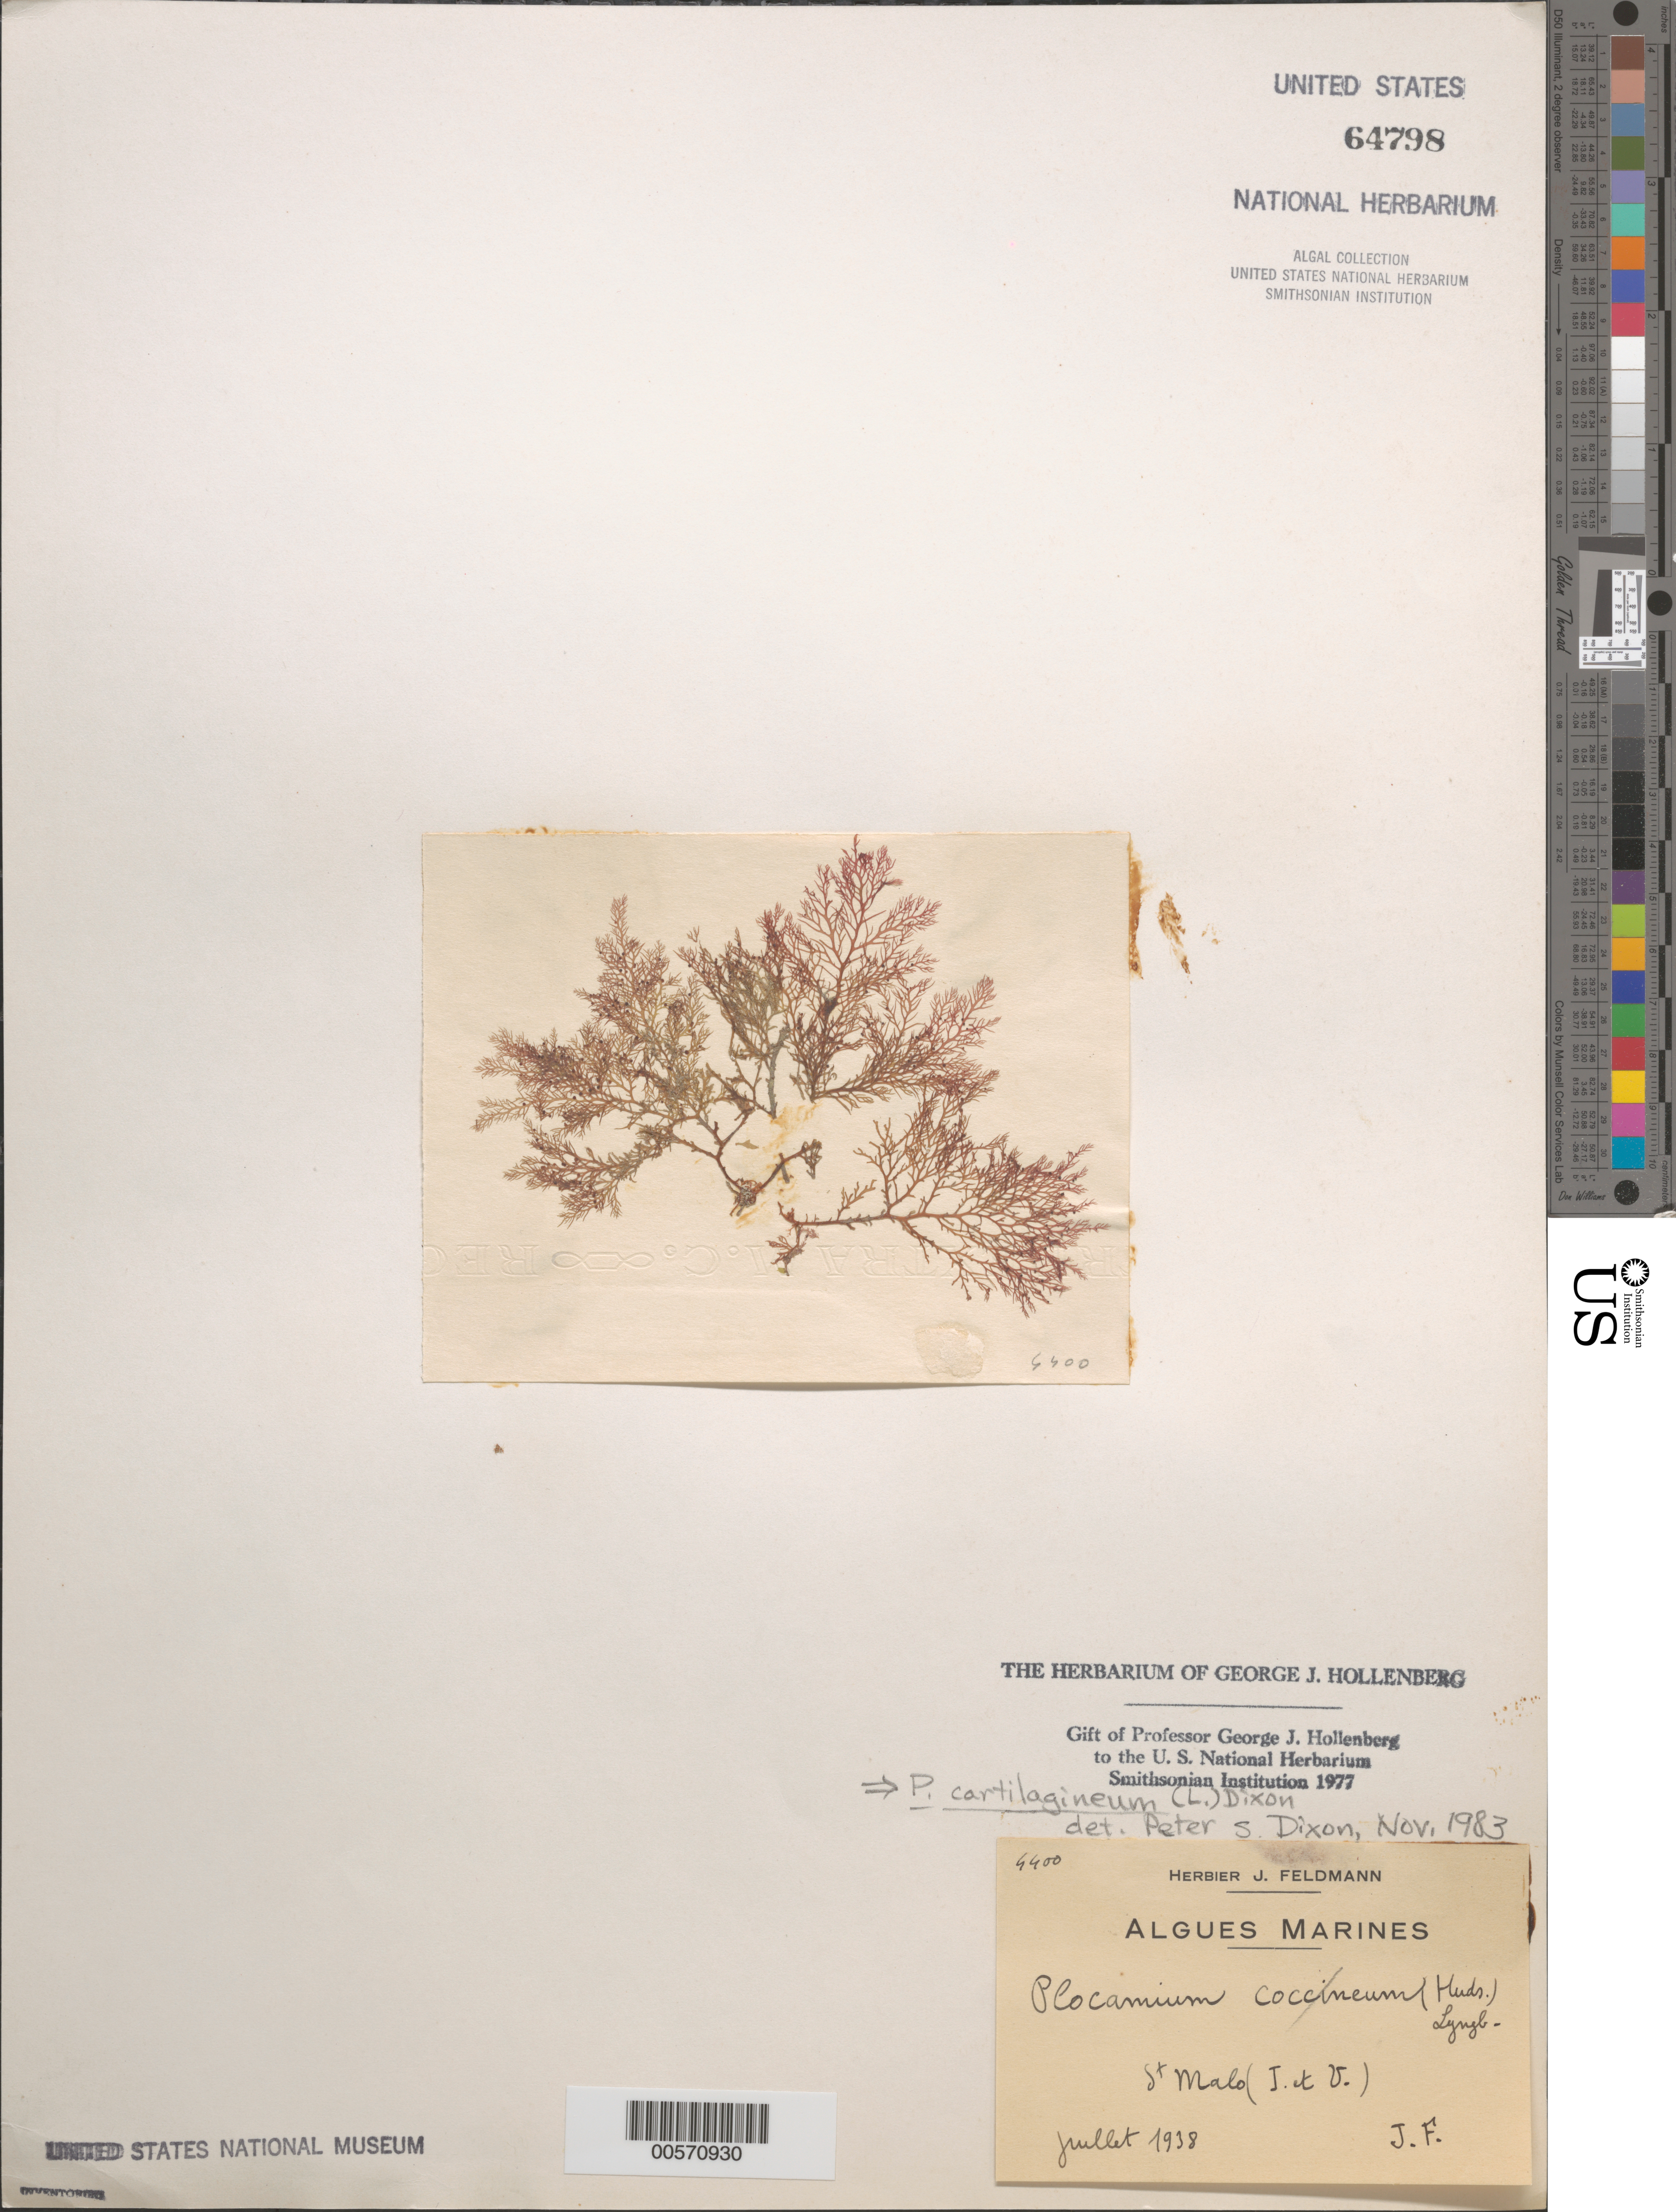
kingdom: Plantae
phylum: Rhodophyta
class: Florideophyceae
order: Plocamiales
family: Plocamiaceae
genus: Plocamium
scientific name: Plocamium cartilagineum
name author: (L.) P.S. Dixon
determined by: Dixon, P. S.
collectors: J. Feldmann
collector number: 4400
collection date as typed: Jul 1938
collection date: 1938-07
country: France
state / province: Bretagne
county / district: Ille-et-Vilaine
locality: St. Malo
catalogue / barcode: US 64798